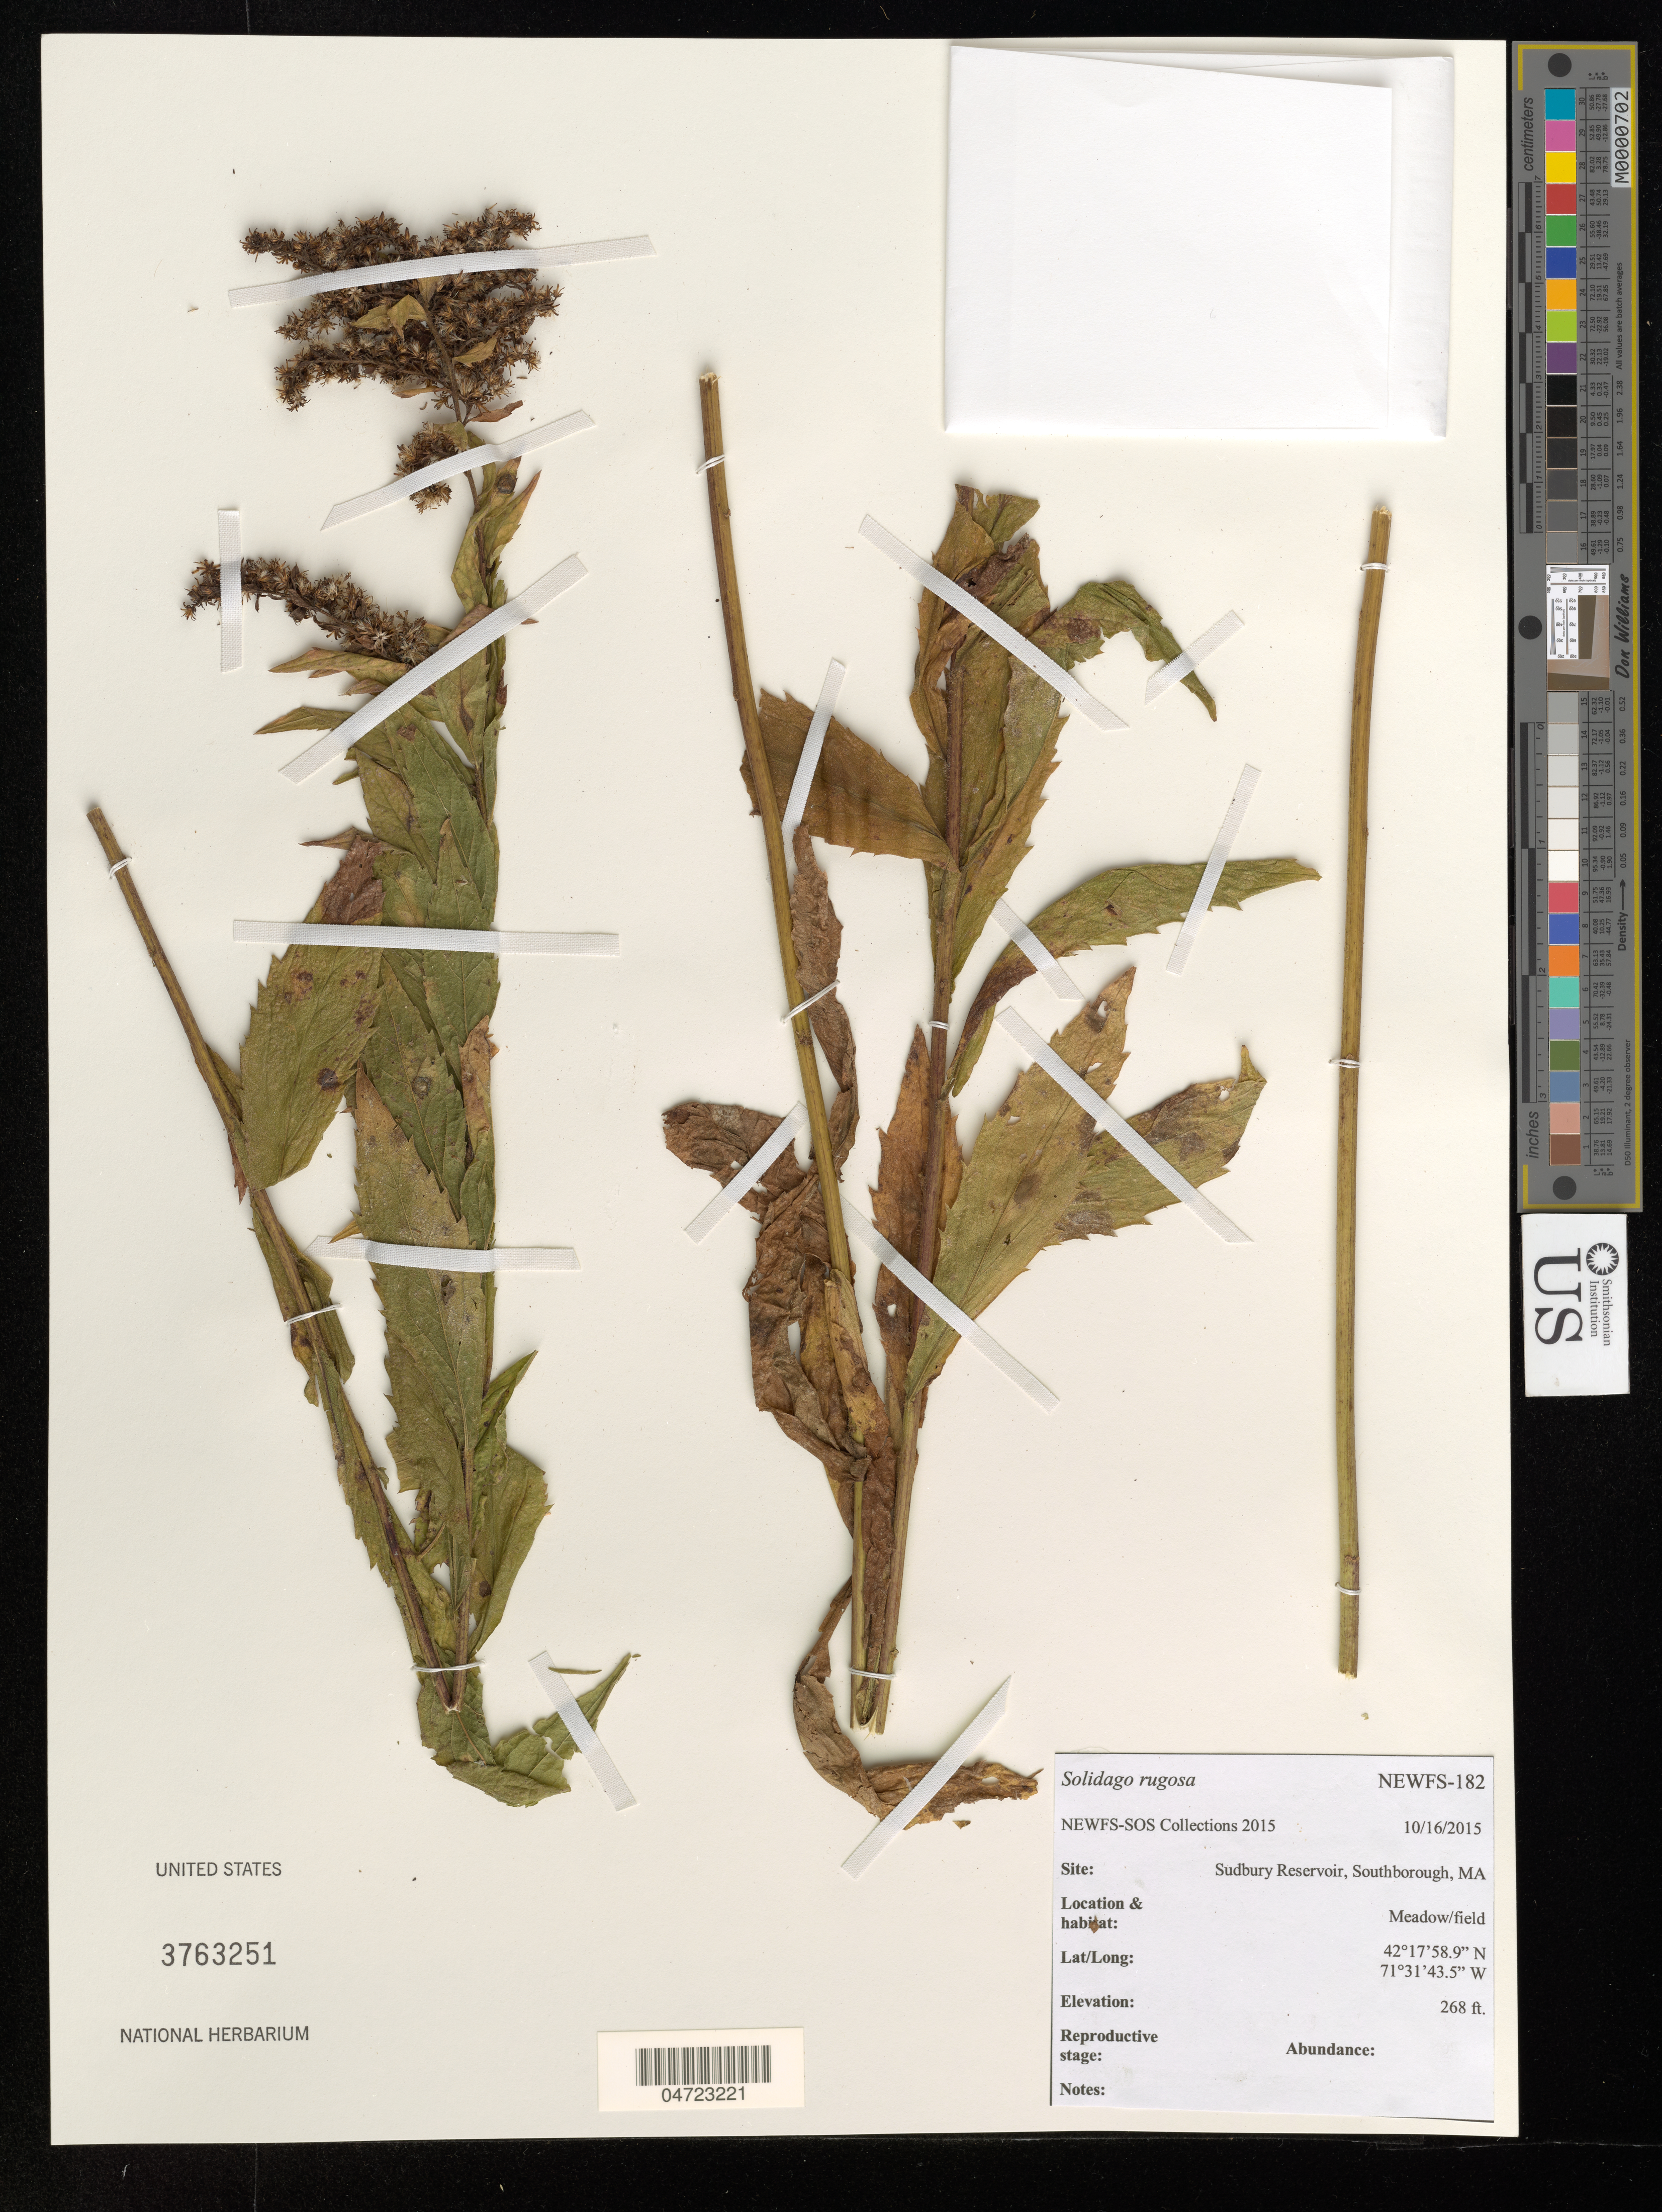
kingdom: Plantae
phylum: Tracheophyta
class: Magnoliopsida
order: Asterales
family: Asteraceae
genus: Solidago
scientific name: Solidago rugosa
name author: Mill.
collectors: NEWFS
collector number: NEWFS-182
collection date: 2015-10-16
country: United States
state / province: Massachusetts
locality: Sudbury Reservoir, Southborough.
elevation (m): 82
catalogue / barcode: US 3763251